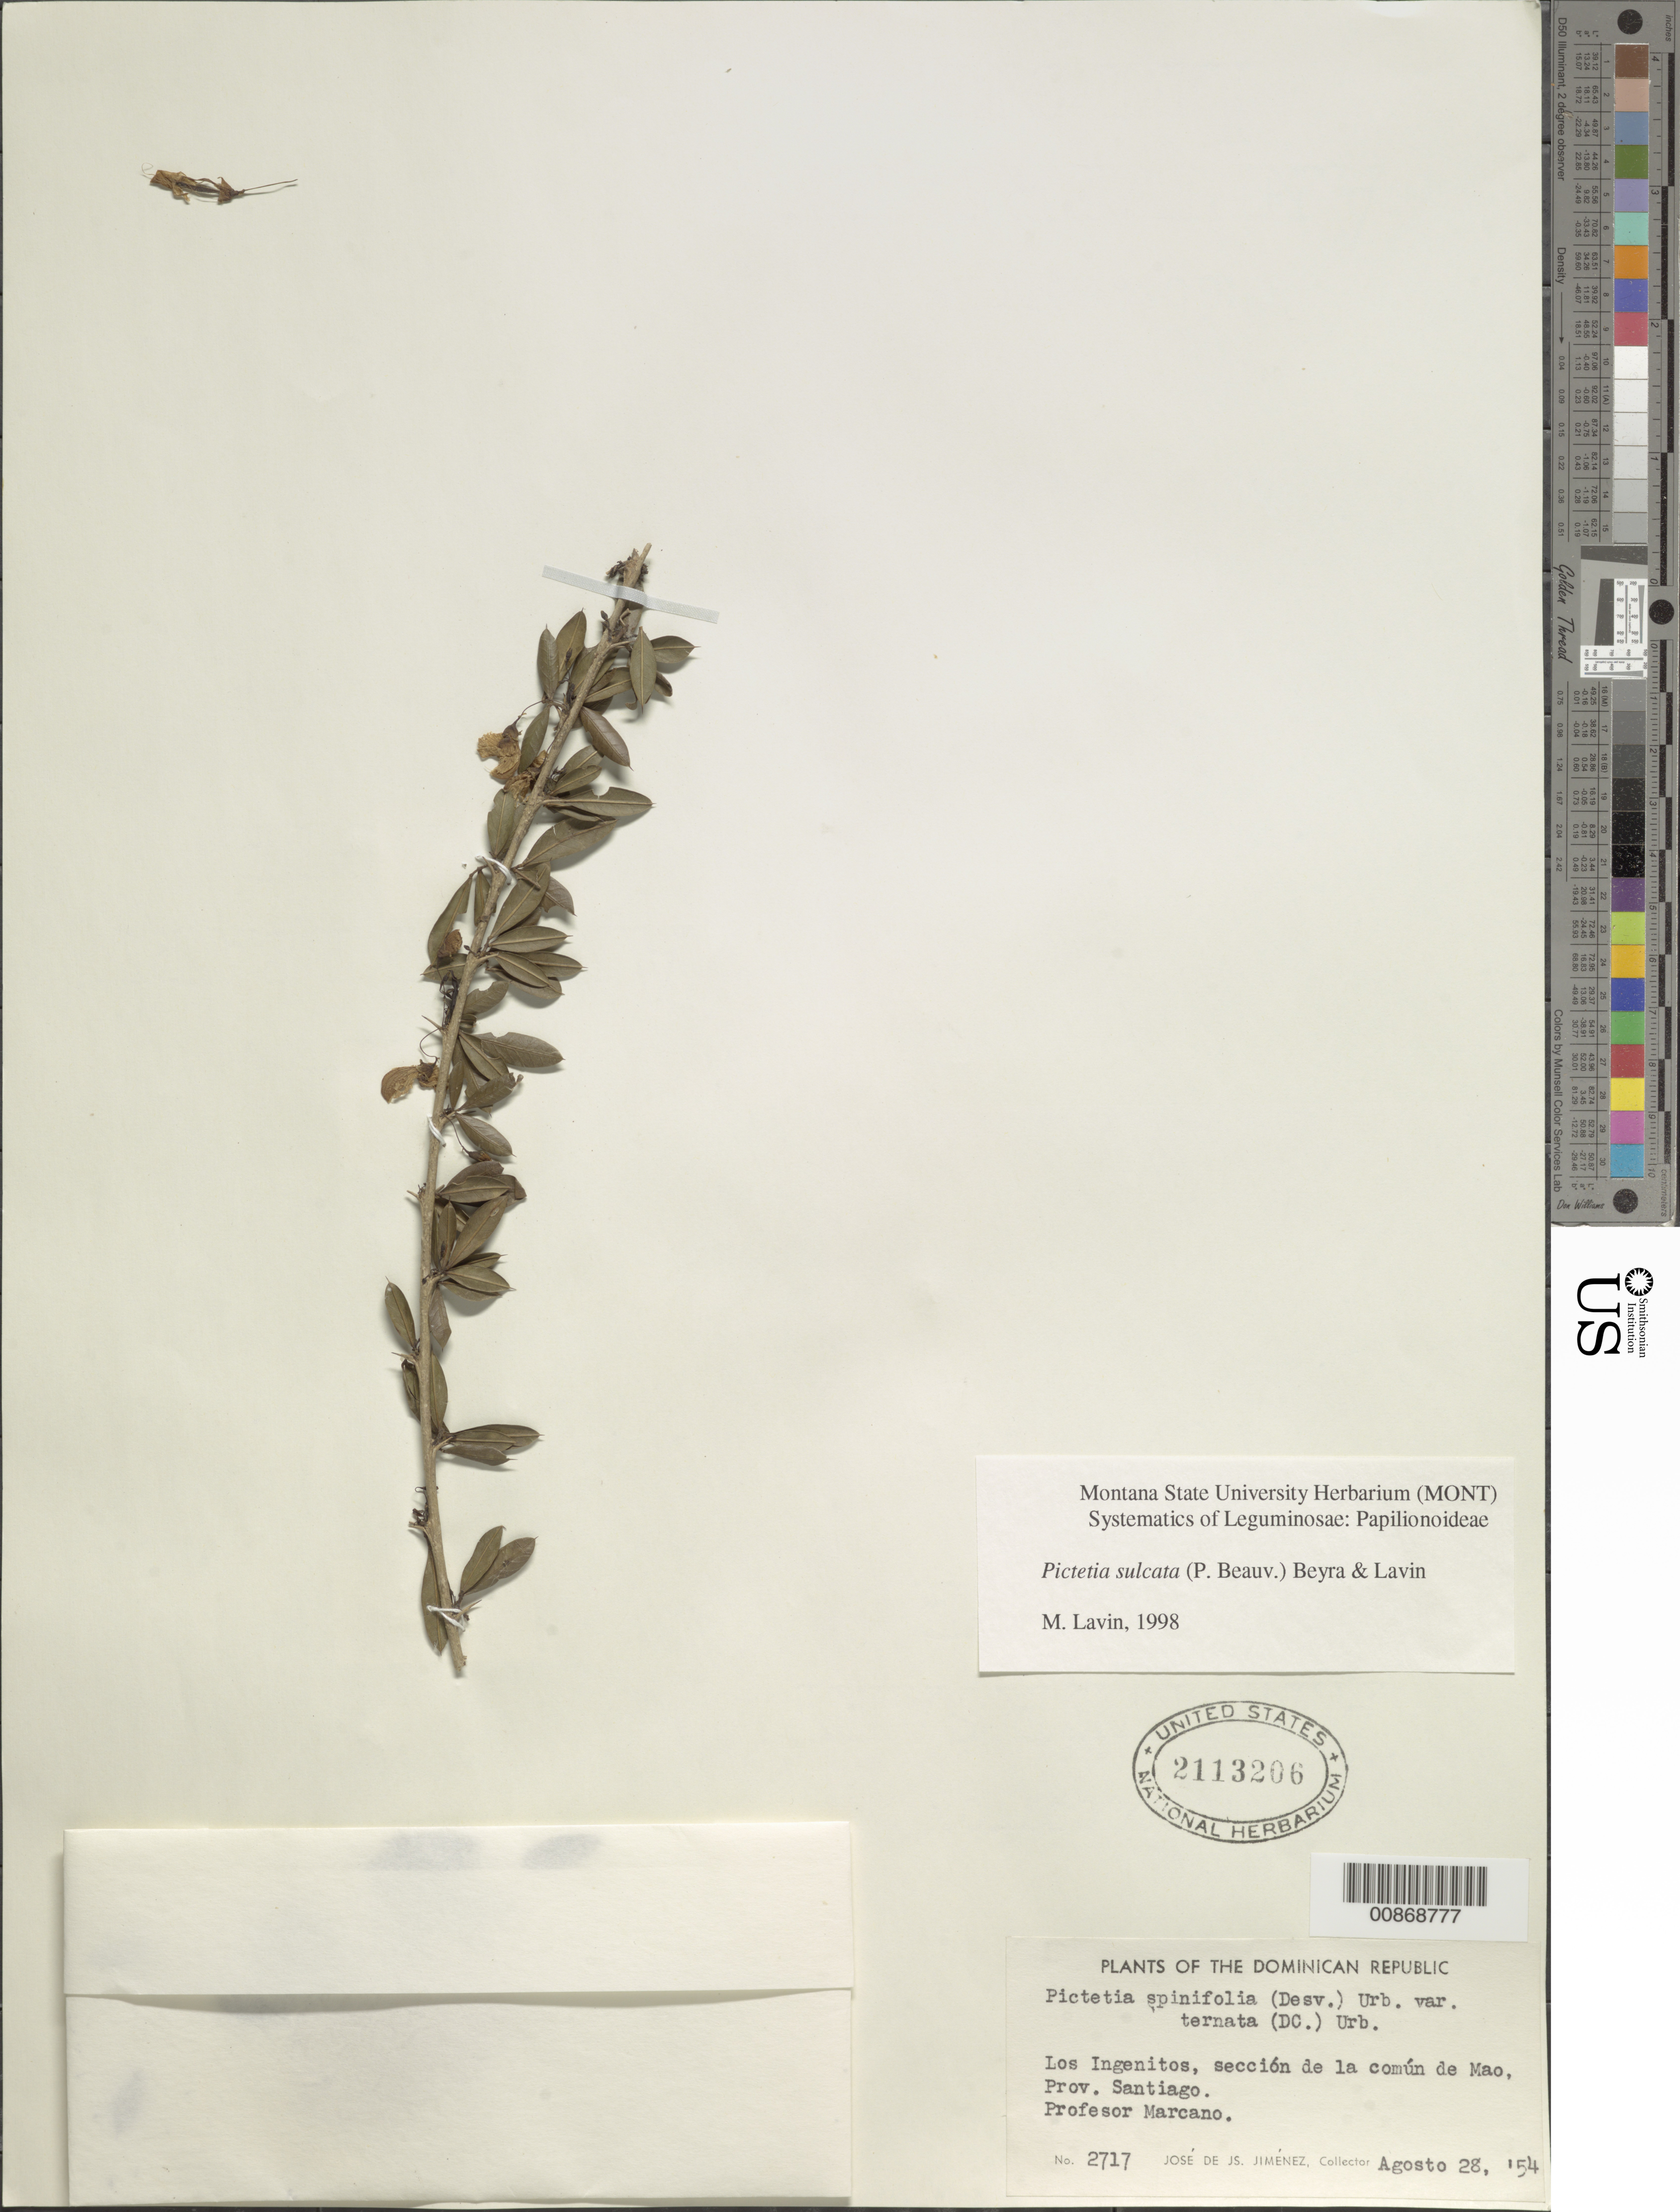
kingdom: Plantae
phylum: Tracheophyta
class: Magnoliopsida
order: Fabales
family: Fabaceae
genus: Pictetia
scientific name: Pictetia sulcata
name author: (P. Beauv.) Beyra & Lavin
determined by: Lavin, M.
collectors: J. J. Jiménez Almonte & E. J. Marcano F.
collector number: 2717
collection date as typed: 28 Aug 1954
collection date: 1954-08-28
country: Dominican Republic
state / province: Santiago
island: Hispaniola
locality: Los Ingenitos, sección de la común de Mao.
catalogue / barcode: US 2113206